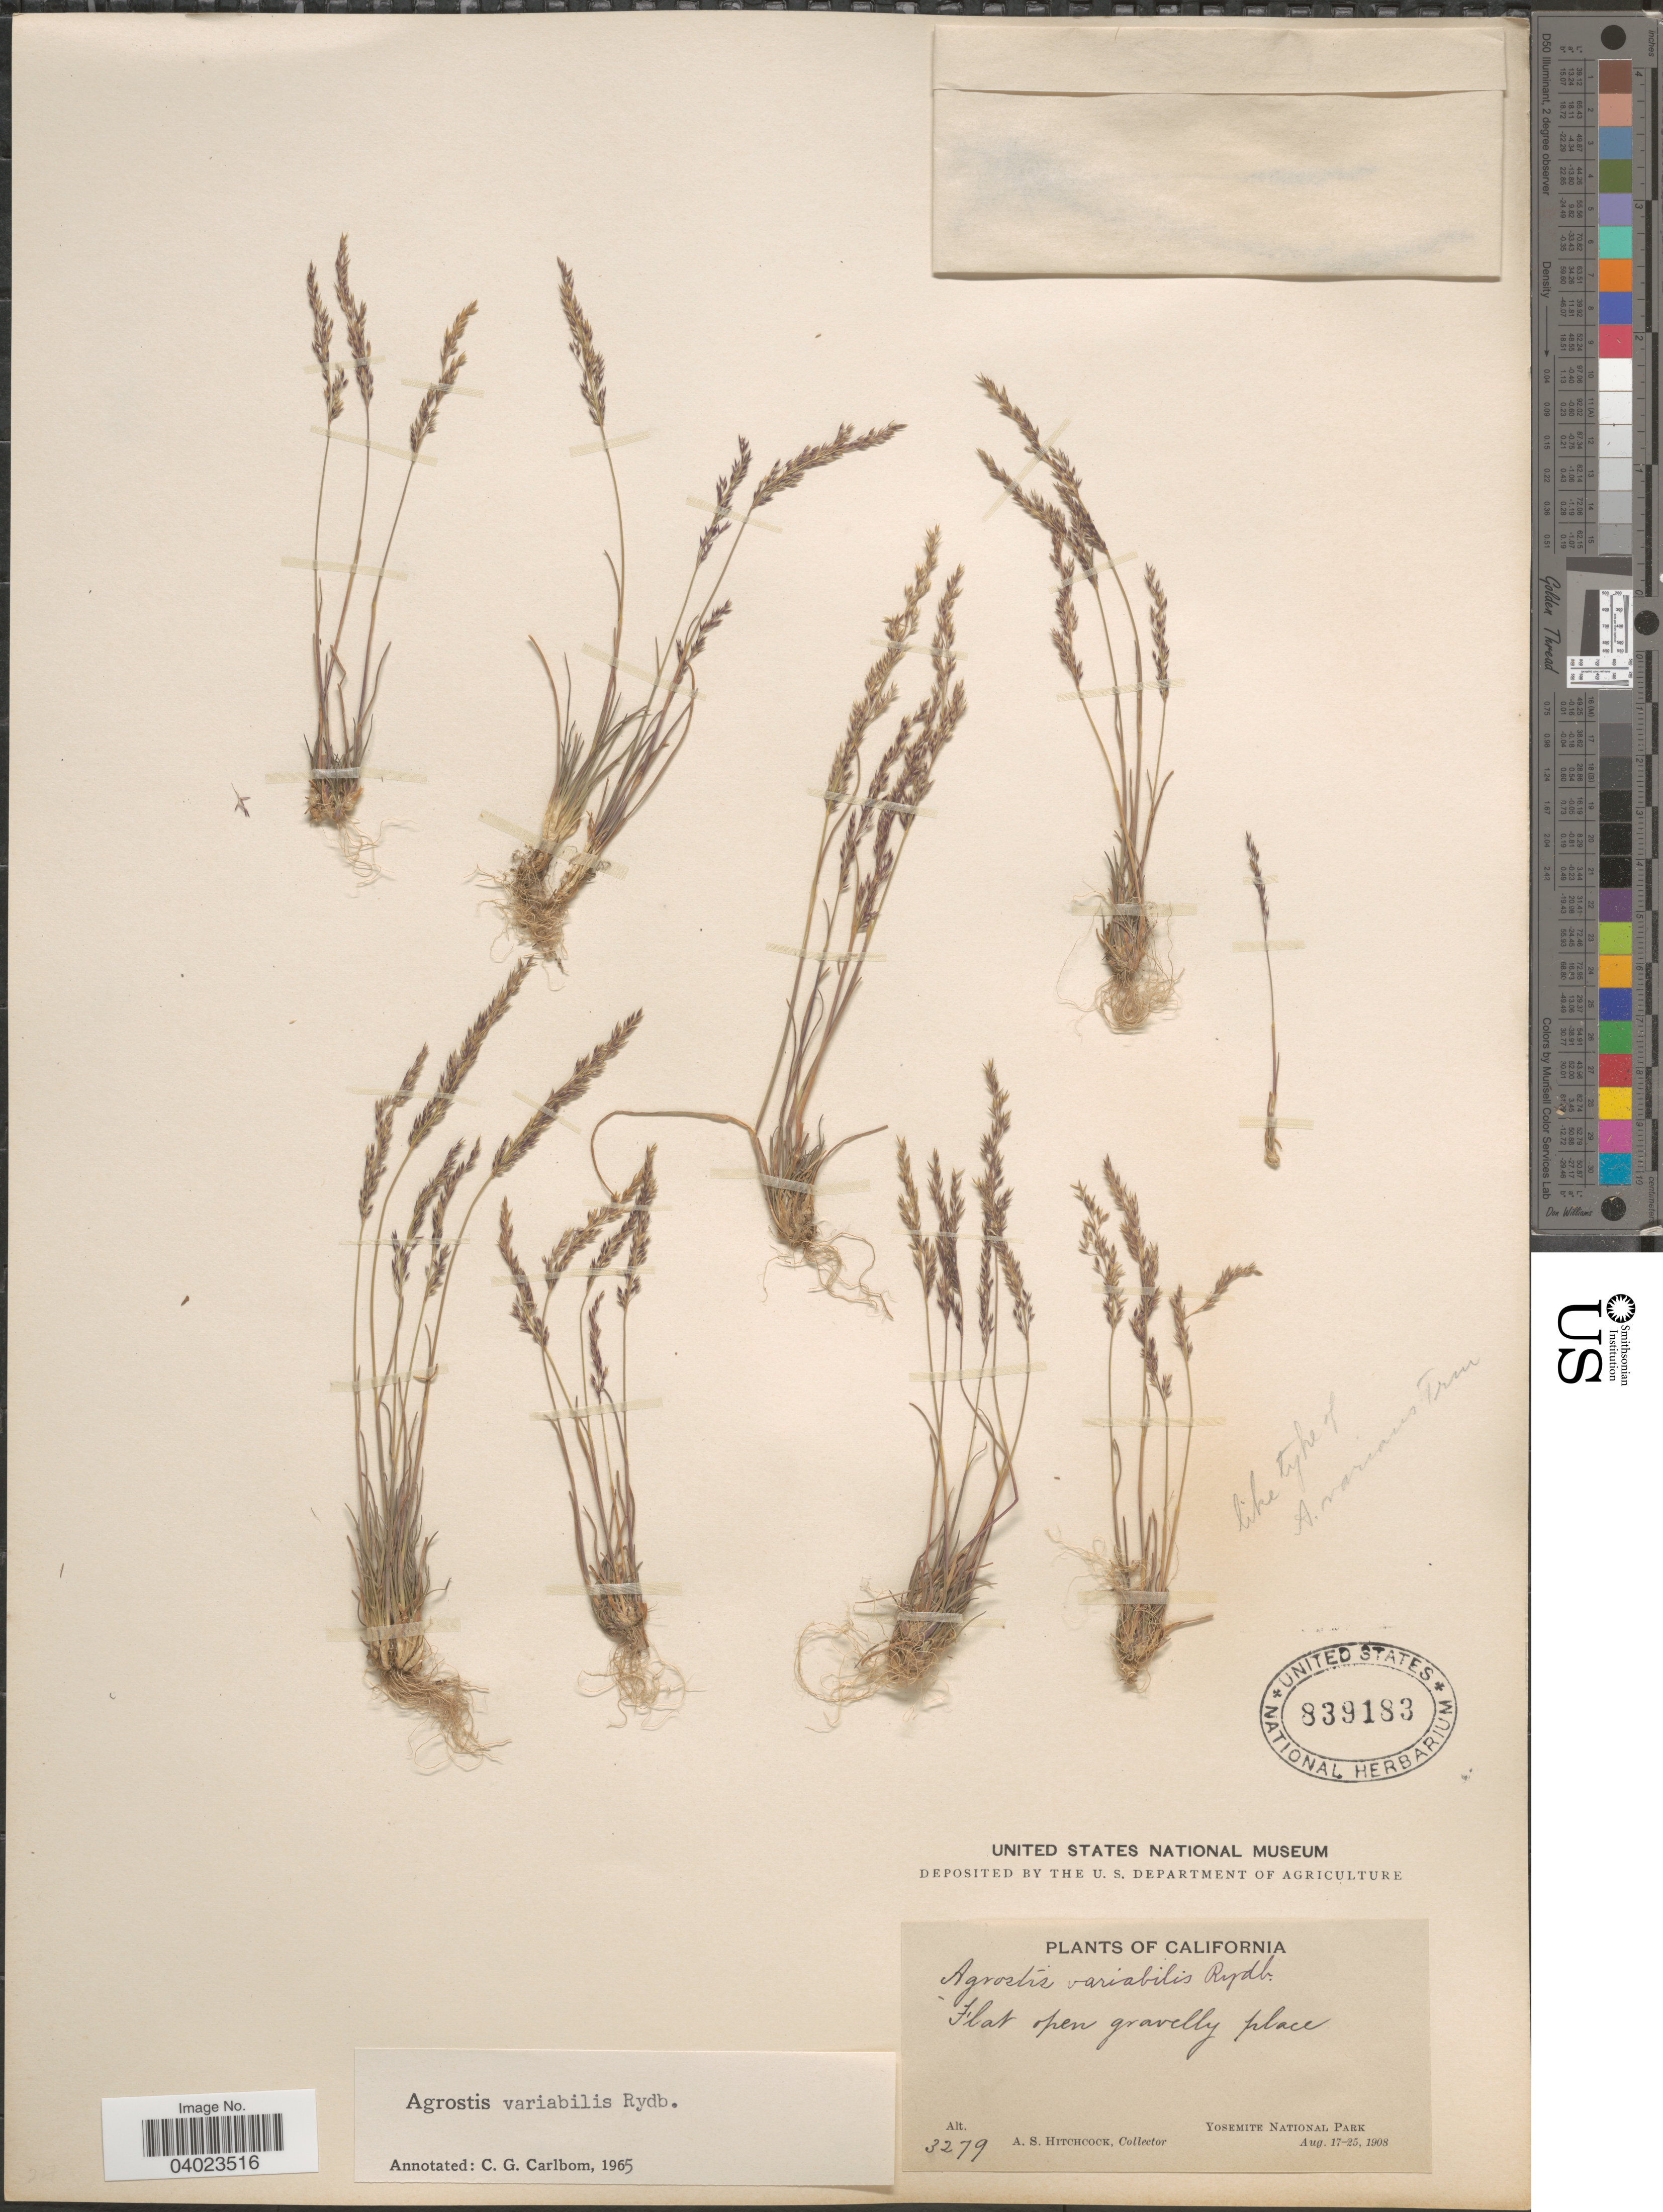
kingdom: Plantae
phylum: Tracheophyta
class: Liliopsida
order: Poales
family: Poaceae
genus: Agrostis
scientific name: Agrostis variabilis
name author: Rydb.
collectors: A. S. Hitchcock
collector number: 3279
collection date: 1908-08-17/1908-08-25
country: United States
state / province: California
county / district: Mariposa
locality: Yosemite National Park.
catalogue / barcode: US 839183